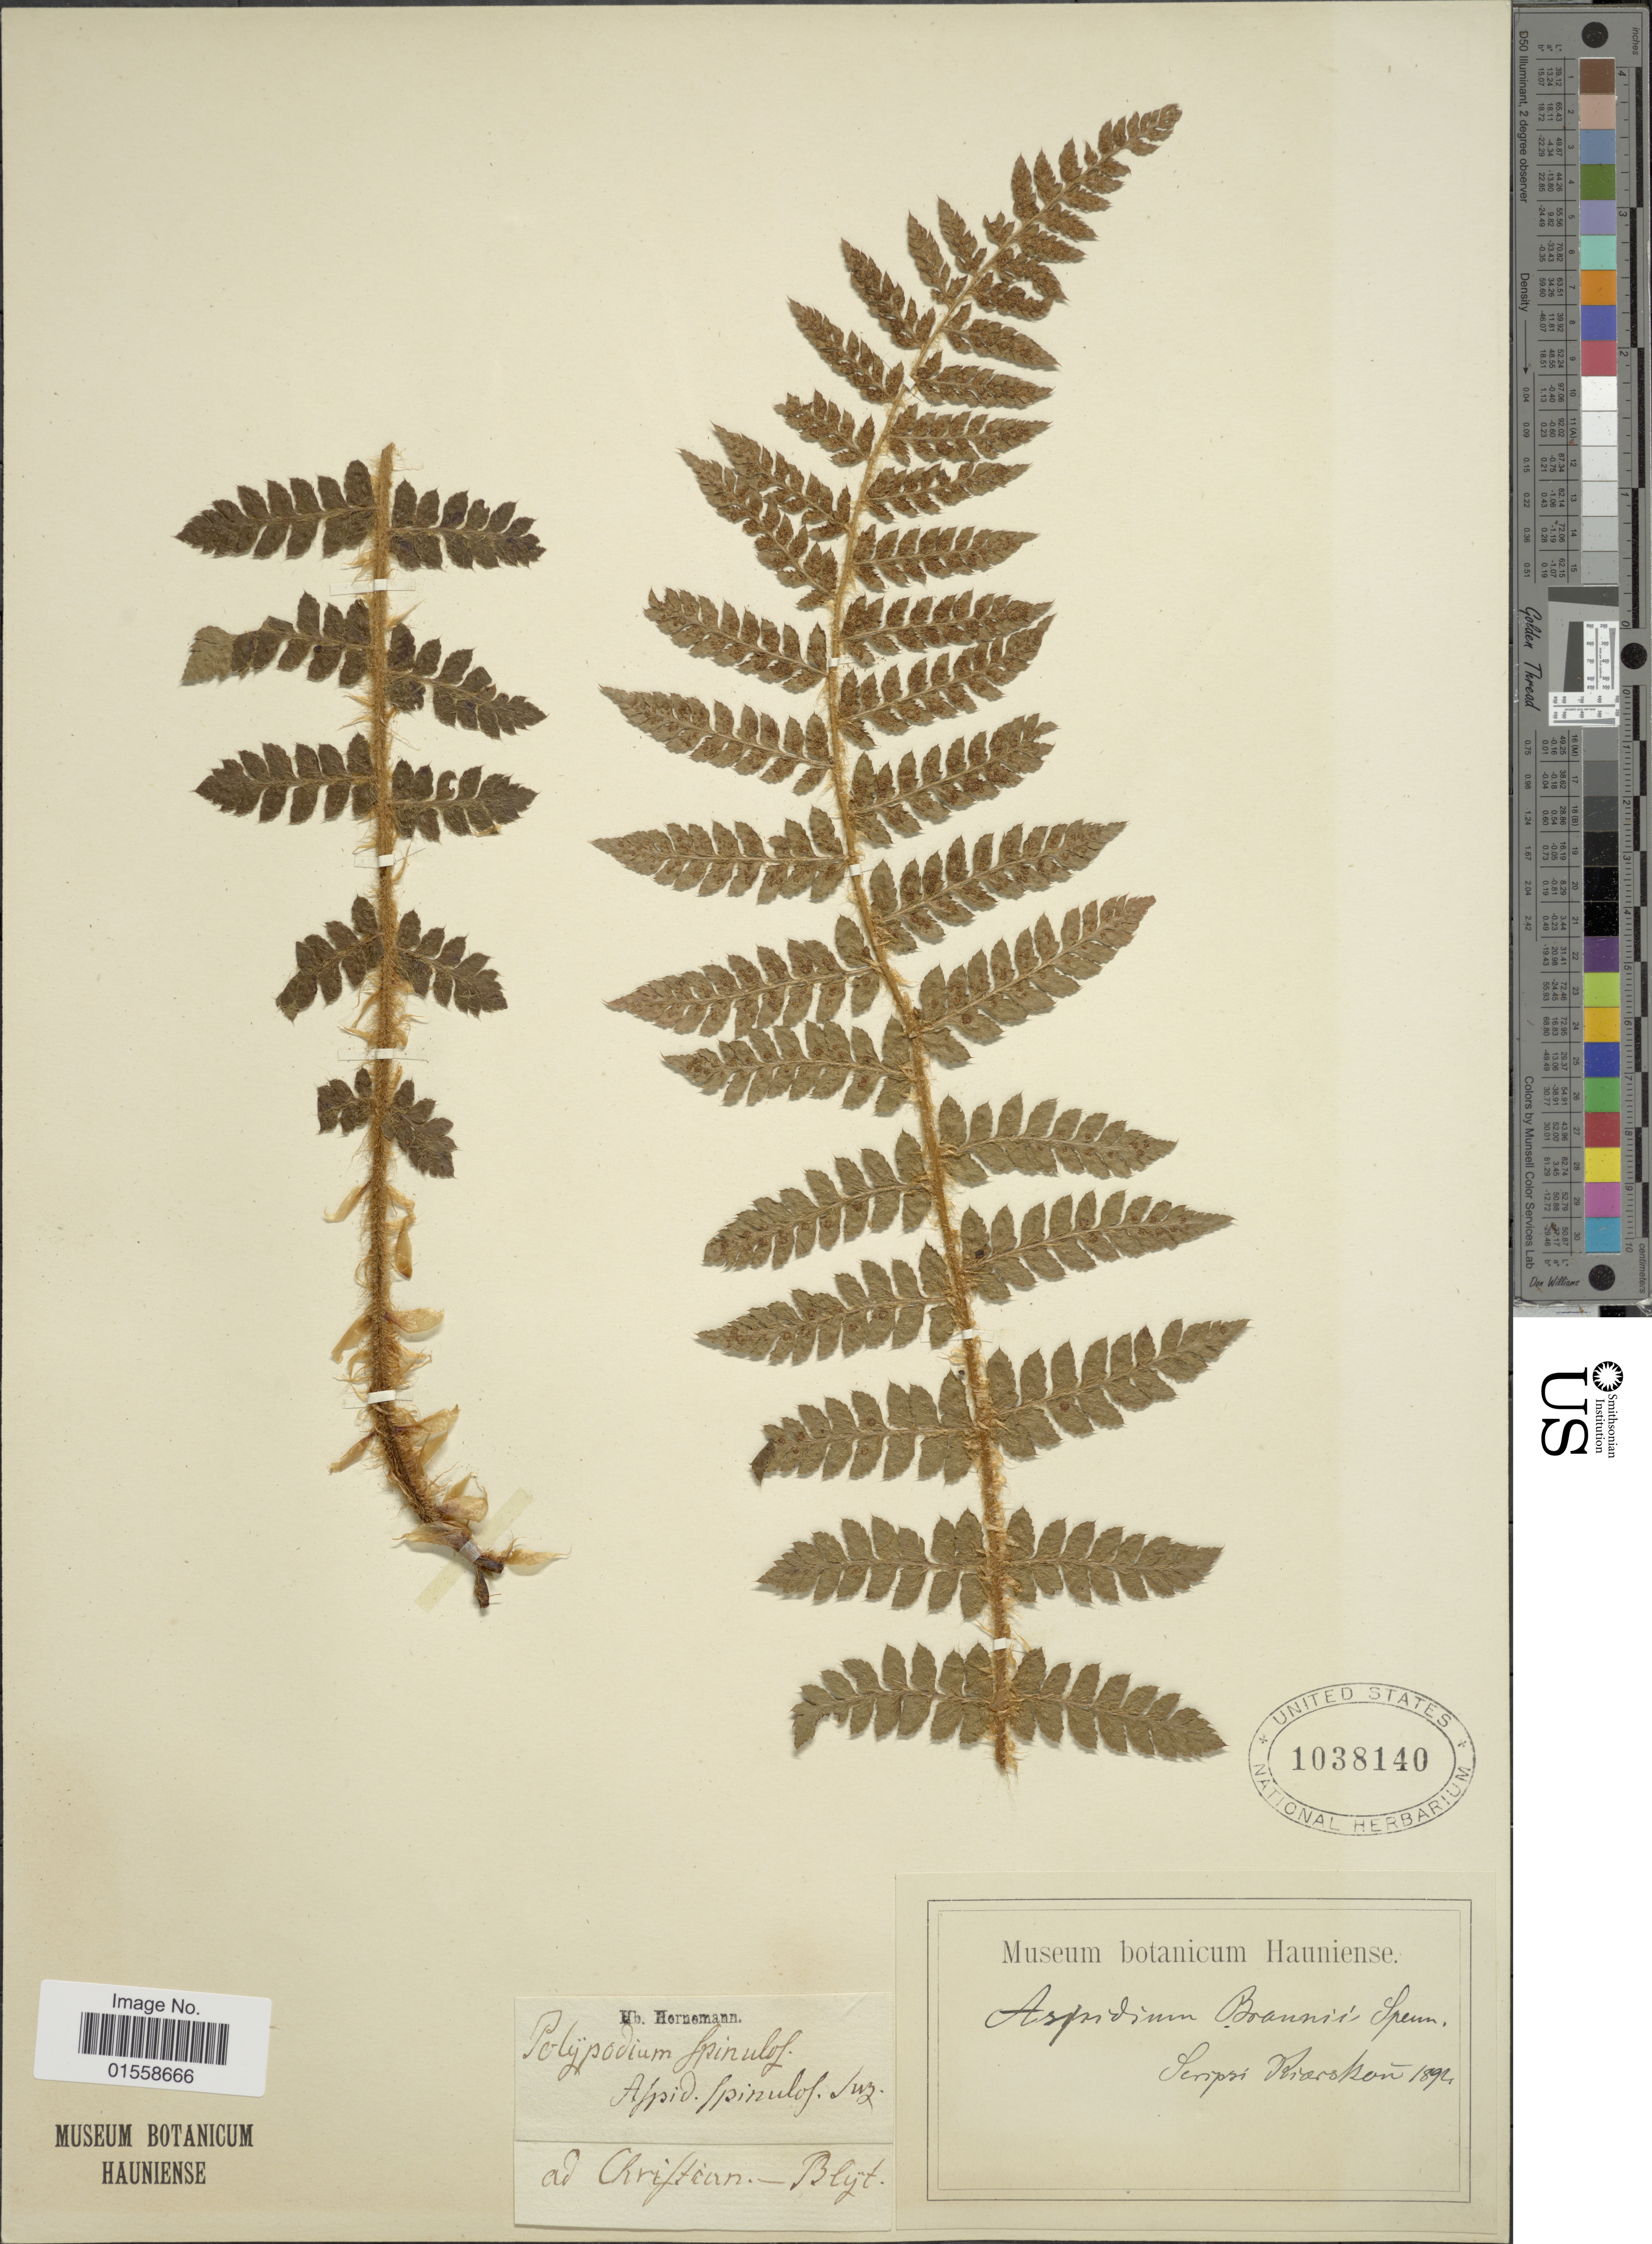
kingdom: Plantae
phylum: Tracheophyta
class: Polypodiopsida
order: Polypodiales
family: Dryopteridaceae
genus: Polystichum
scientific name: Polystichum braunii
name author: (Spenn.) Fée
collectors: H. Hornemann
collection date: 1894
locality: Ad Chriftian. - Blytt., Serippsi Riarskon. [interpreted] [unsure placement]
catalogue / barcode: US 1038140